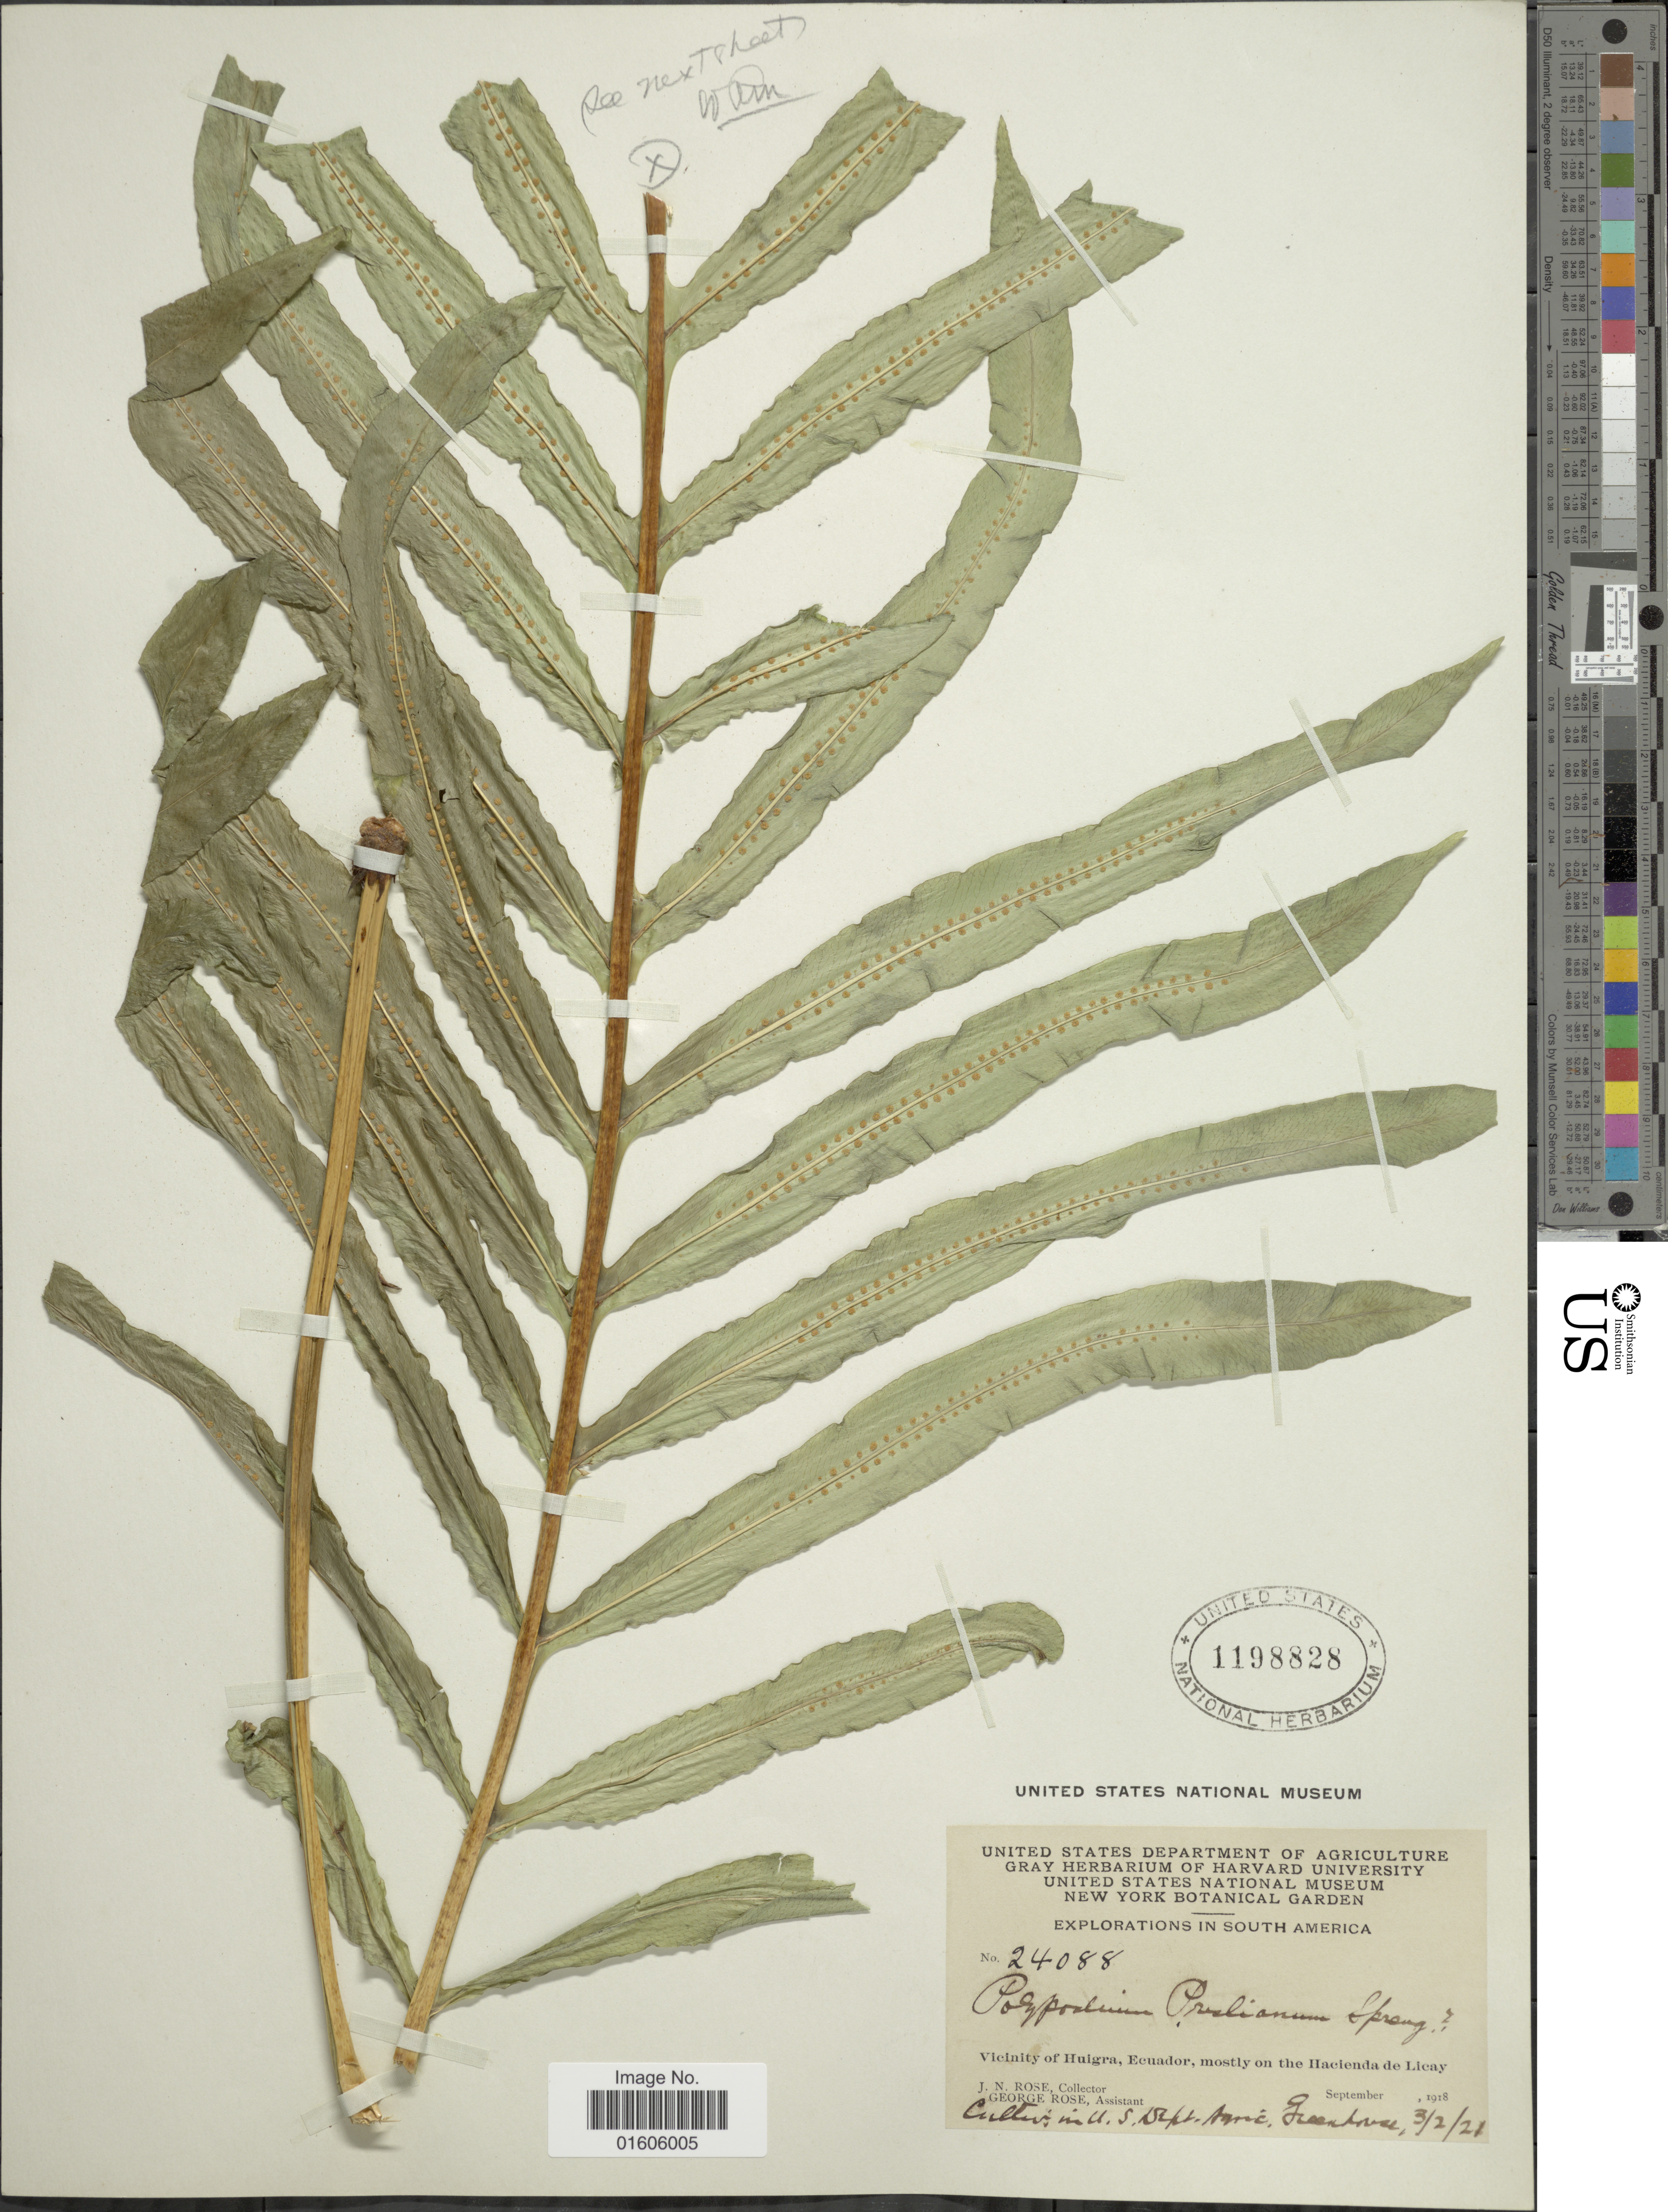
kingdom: Plantae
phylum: Tracheophyta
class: Polypodiopsida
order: Polypodiales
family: Polypodiaceae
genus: Serpocaulon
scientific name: Serpocaulon attenuatum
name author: (Humb. & Bonpl. ex Willd.) A.R. Sm.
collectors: J. N. Rose & G. Rose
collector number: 24088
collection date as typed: Transcribed d/m/y: 3/2/21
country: Ecuador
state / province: Chimborazo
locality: Cultiv. in U.S. Dept. Agric. Greenhouse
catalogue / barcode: US 1198828